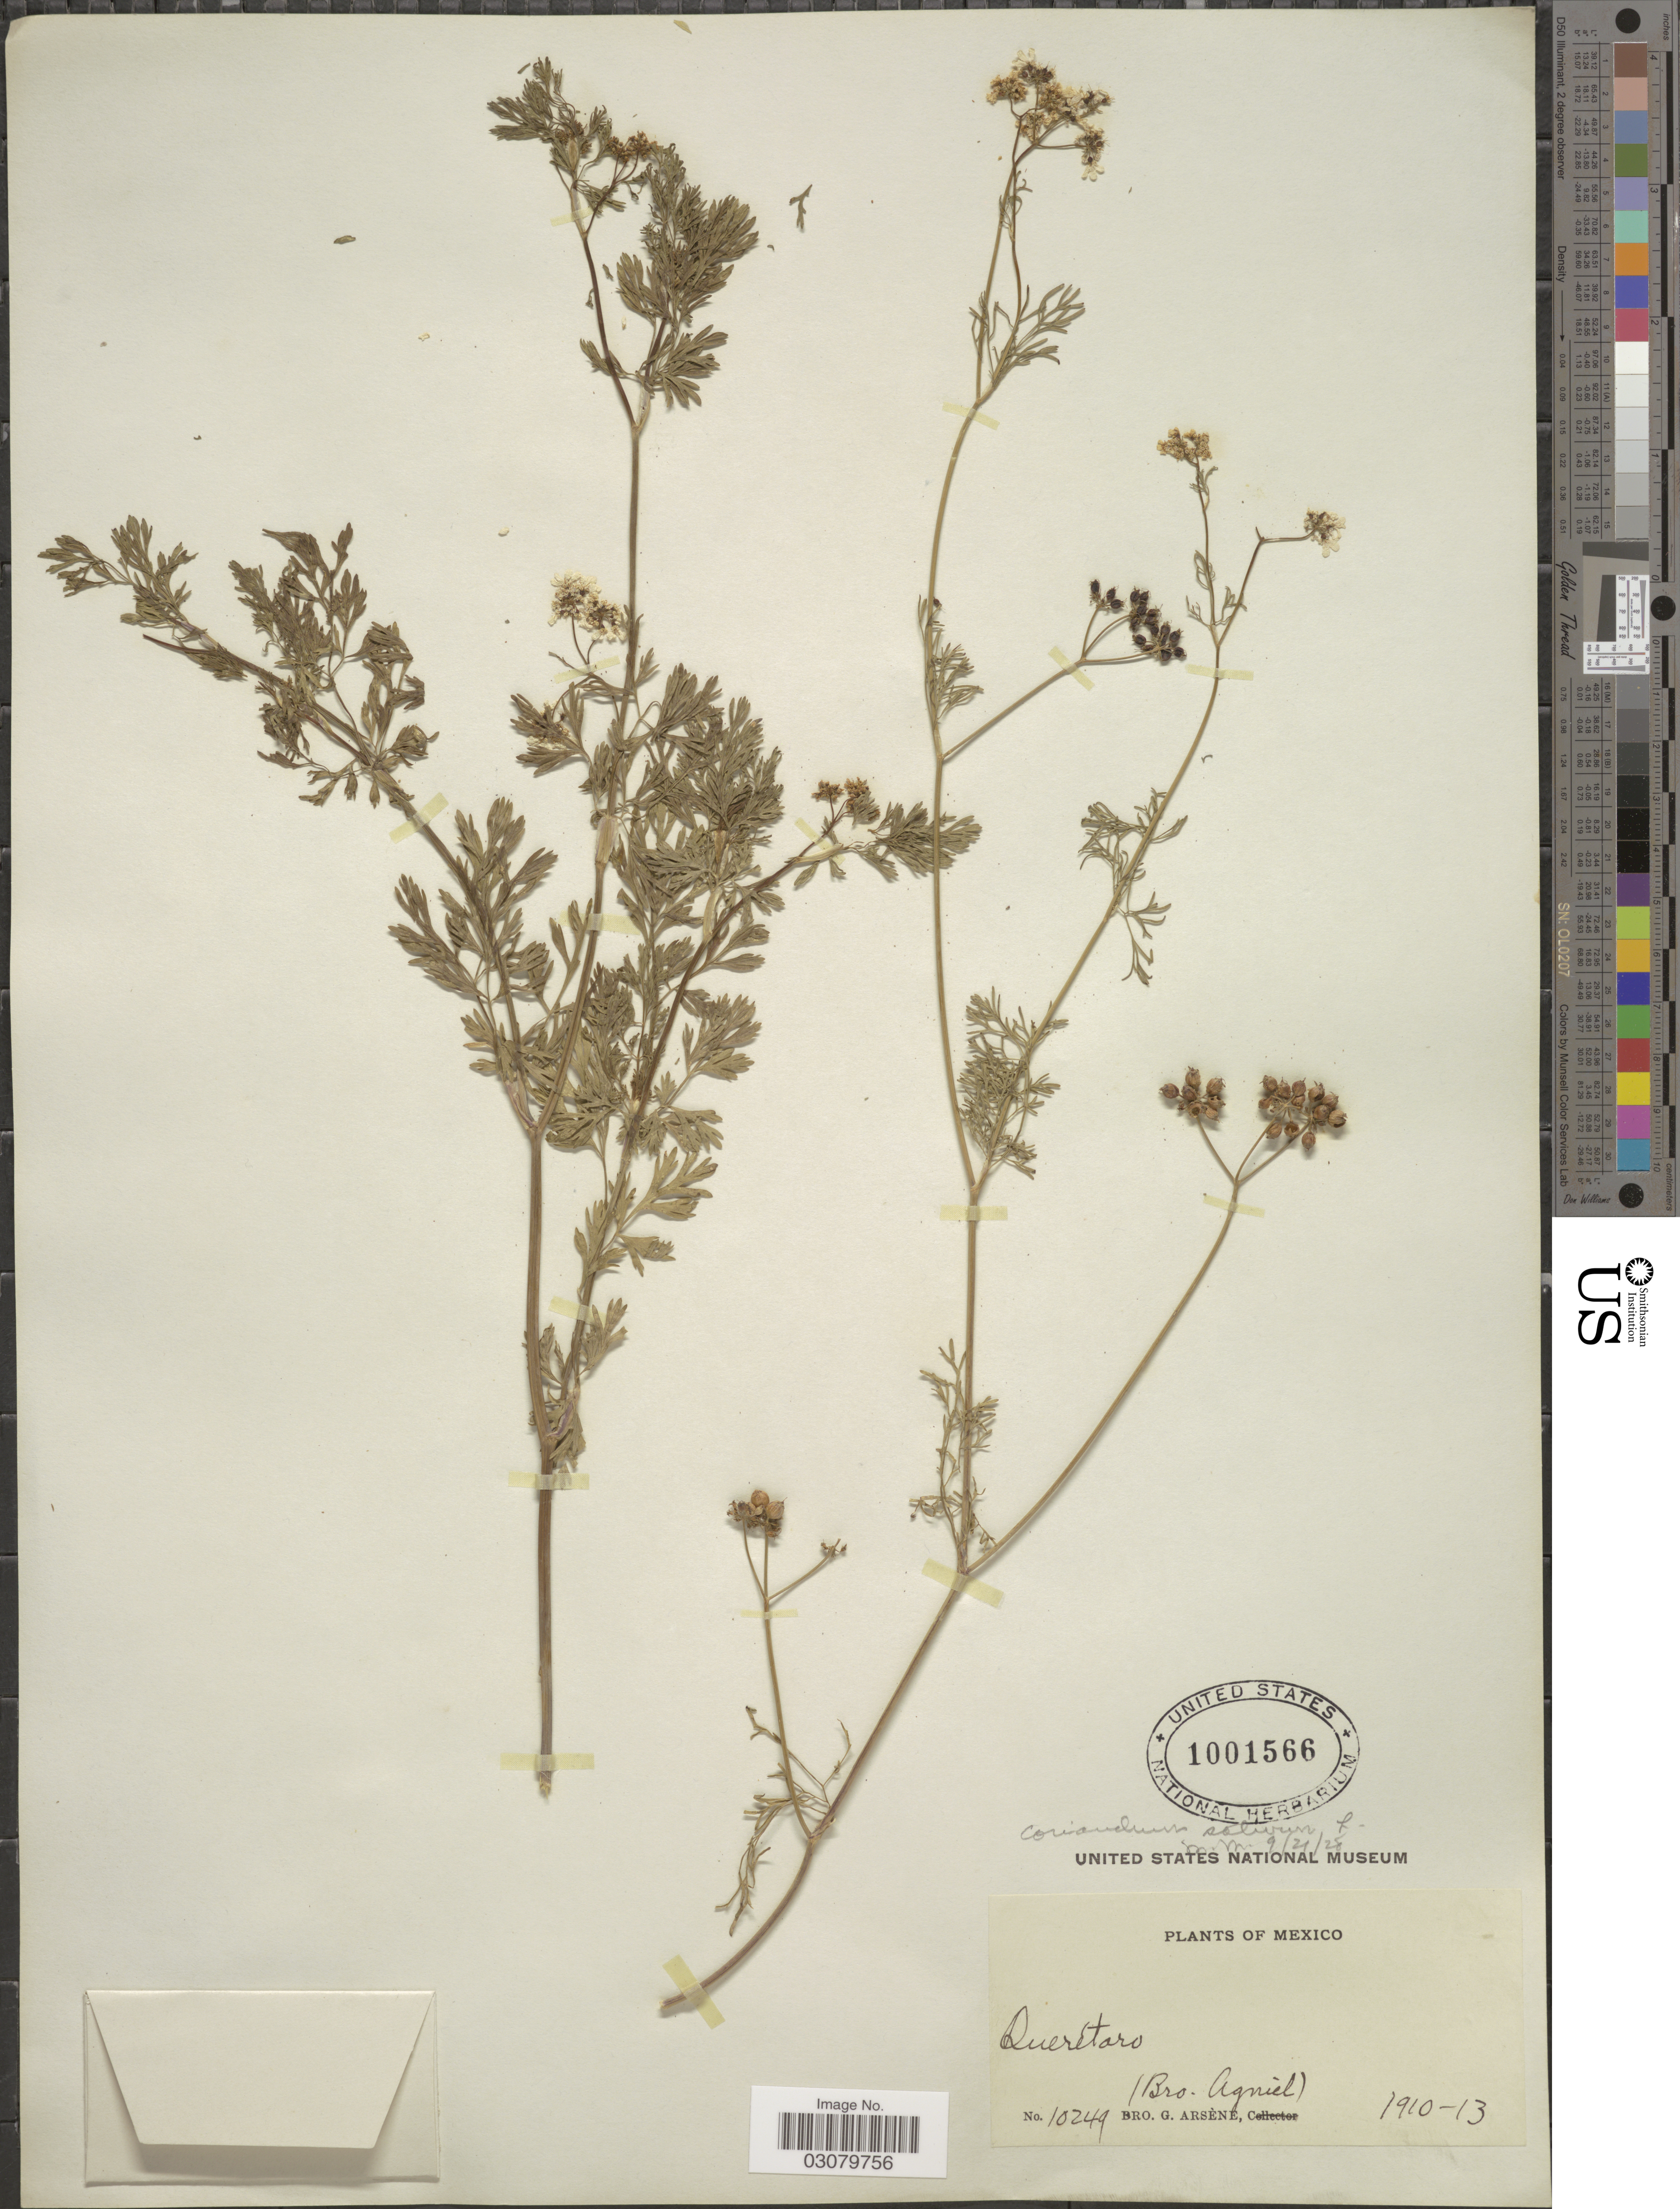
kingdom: Plantae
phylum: Tracheophyta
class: Magnoliopsida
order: Apiales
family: Apiaceae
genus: Coriandrum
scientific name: Coriandrum sativum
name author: L.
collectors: Bro. G. Arsène & Bro. Agniel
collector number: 10249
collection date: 1910/1913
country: Mexico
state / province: Querétaro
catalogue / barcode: US 1001566